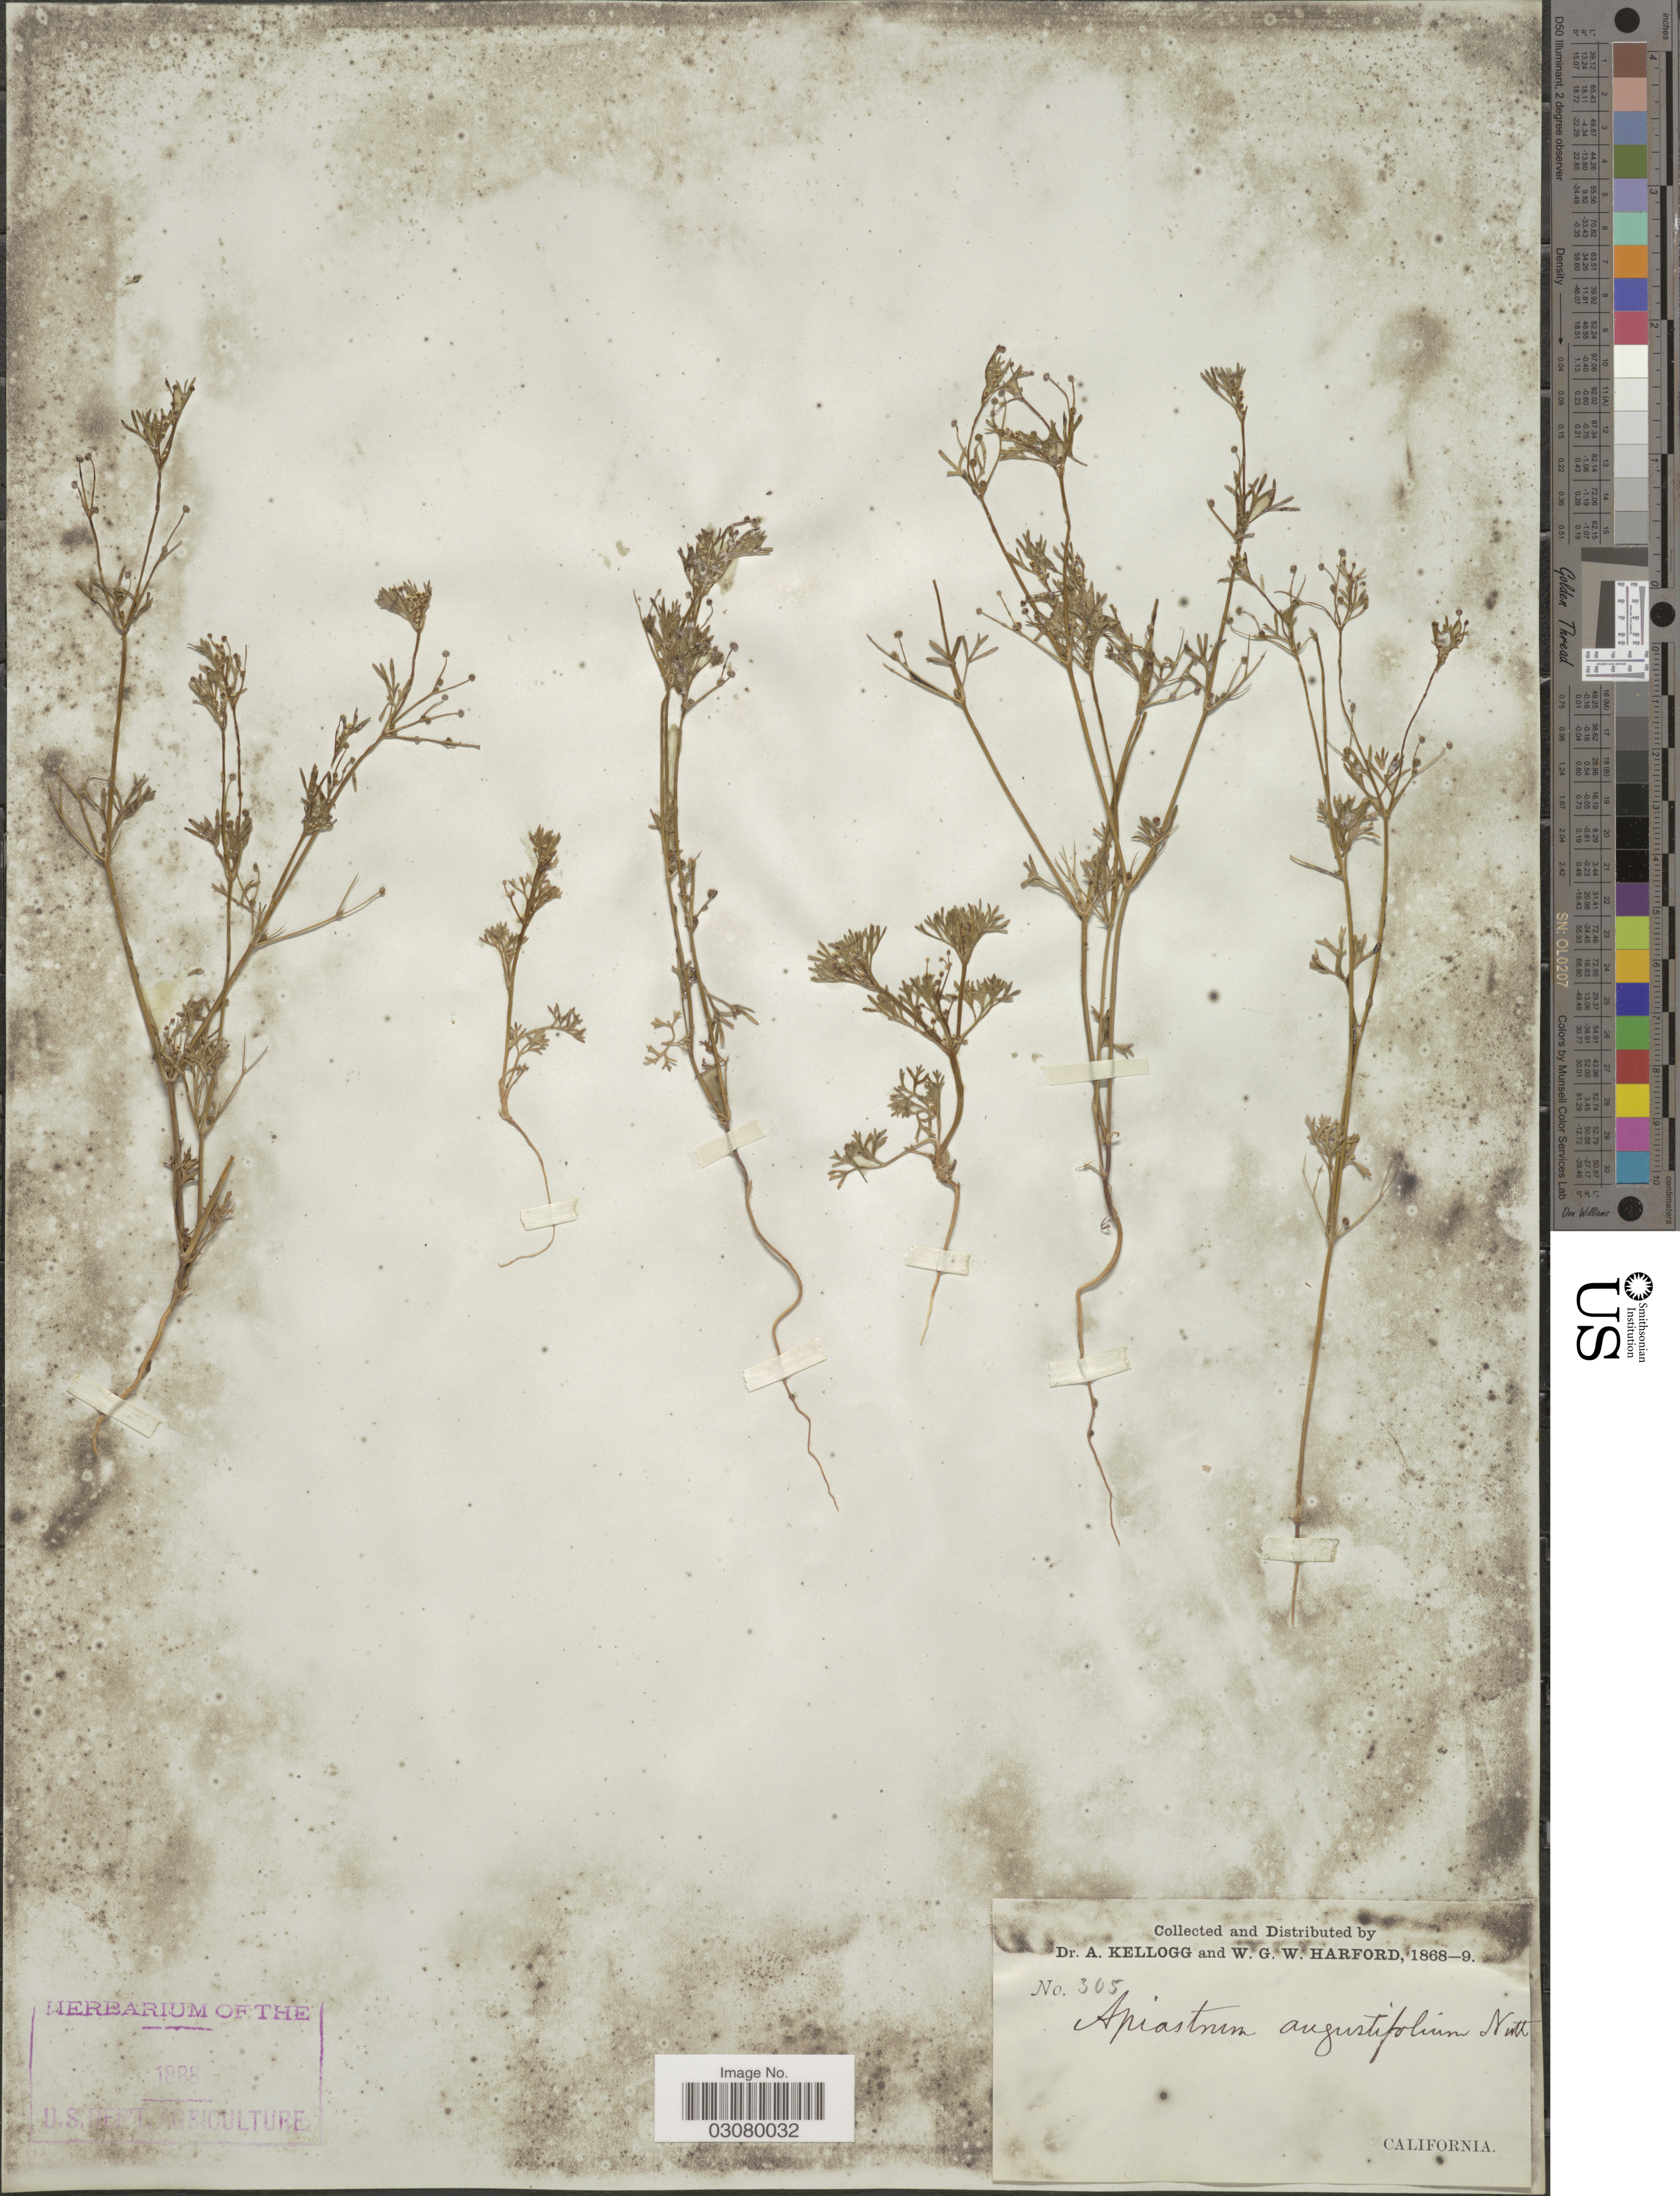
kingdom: Plantae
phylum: Tracheophyta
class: Magnoliopsida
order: Apiales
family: Apiaceae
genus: Apiastrum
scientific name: Apiastrum angustifolium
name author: Nutt.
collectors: A. Kellog & W. G. W. Harford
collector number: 305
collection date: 1868/1869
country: United States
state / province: California